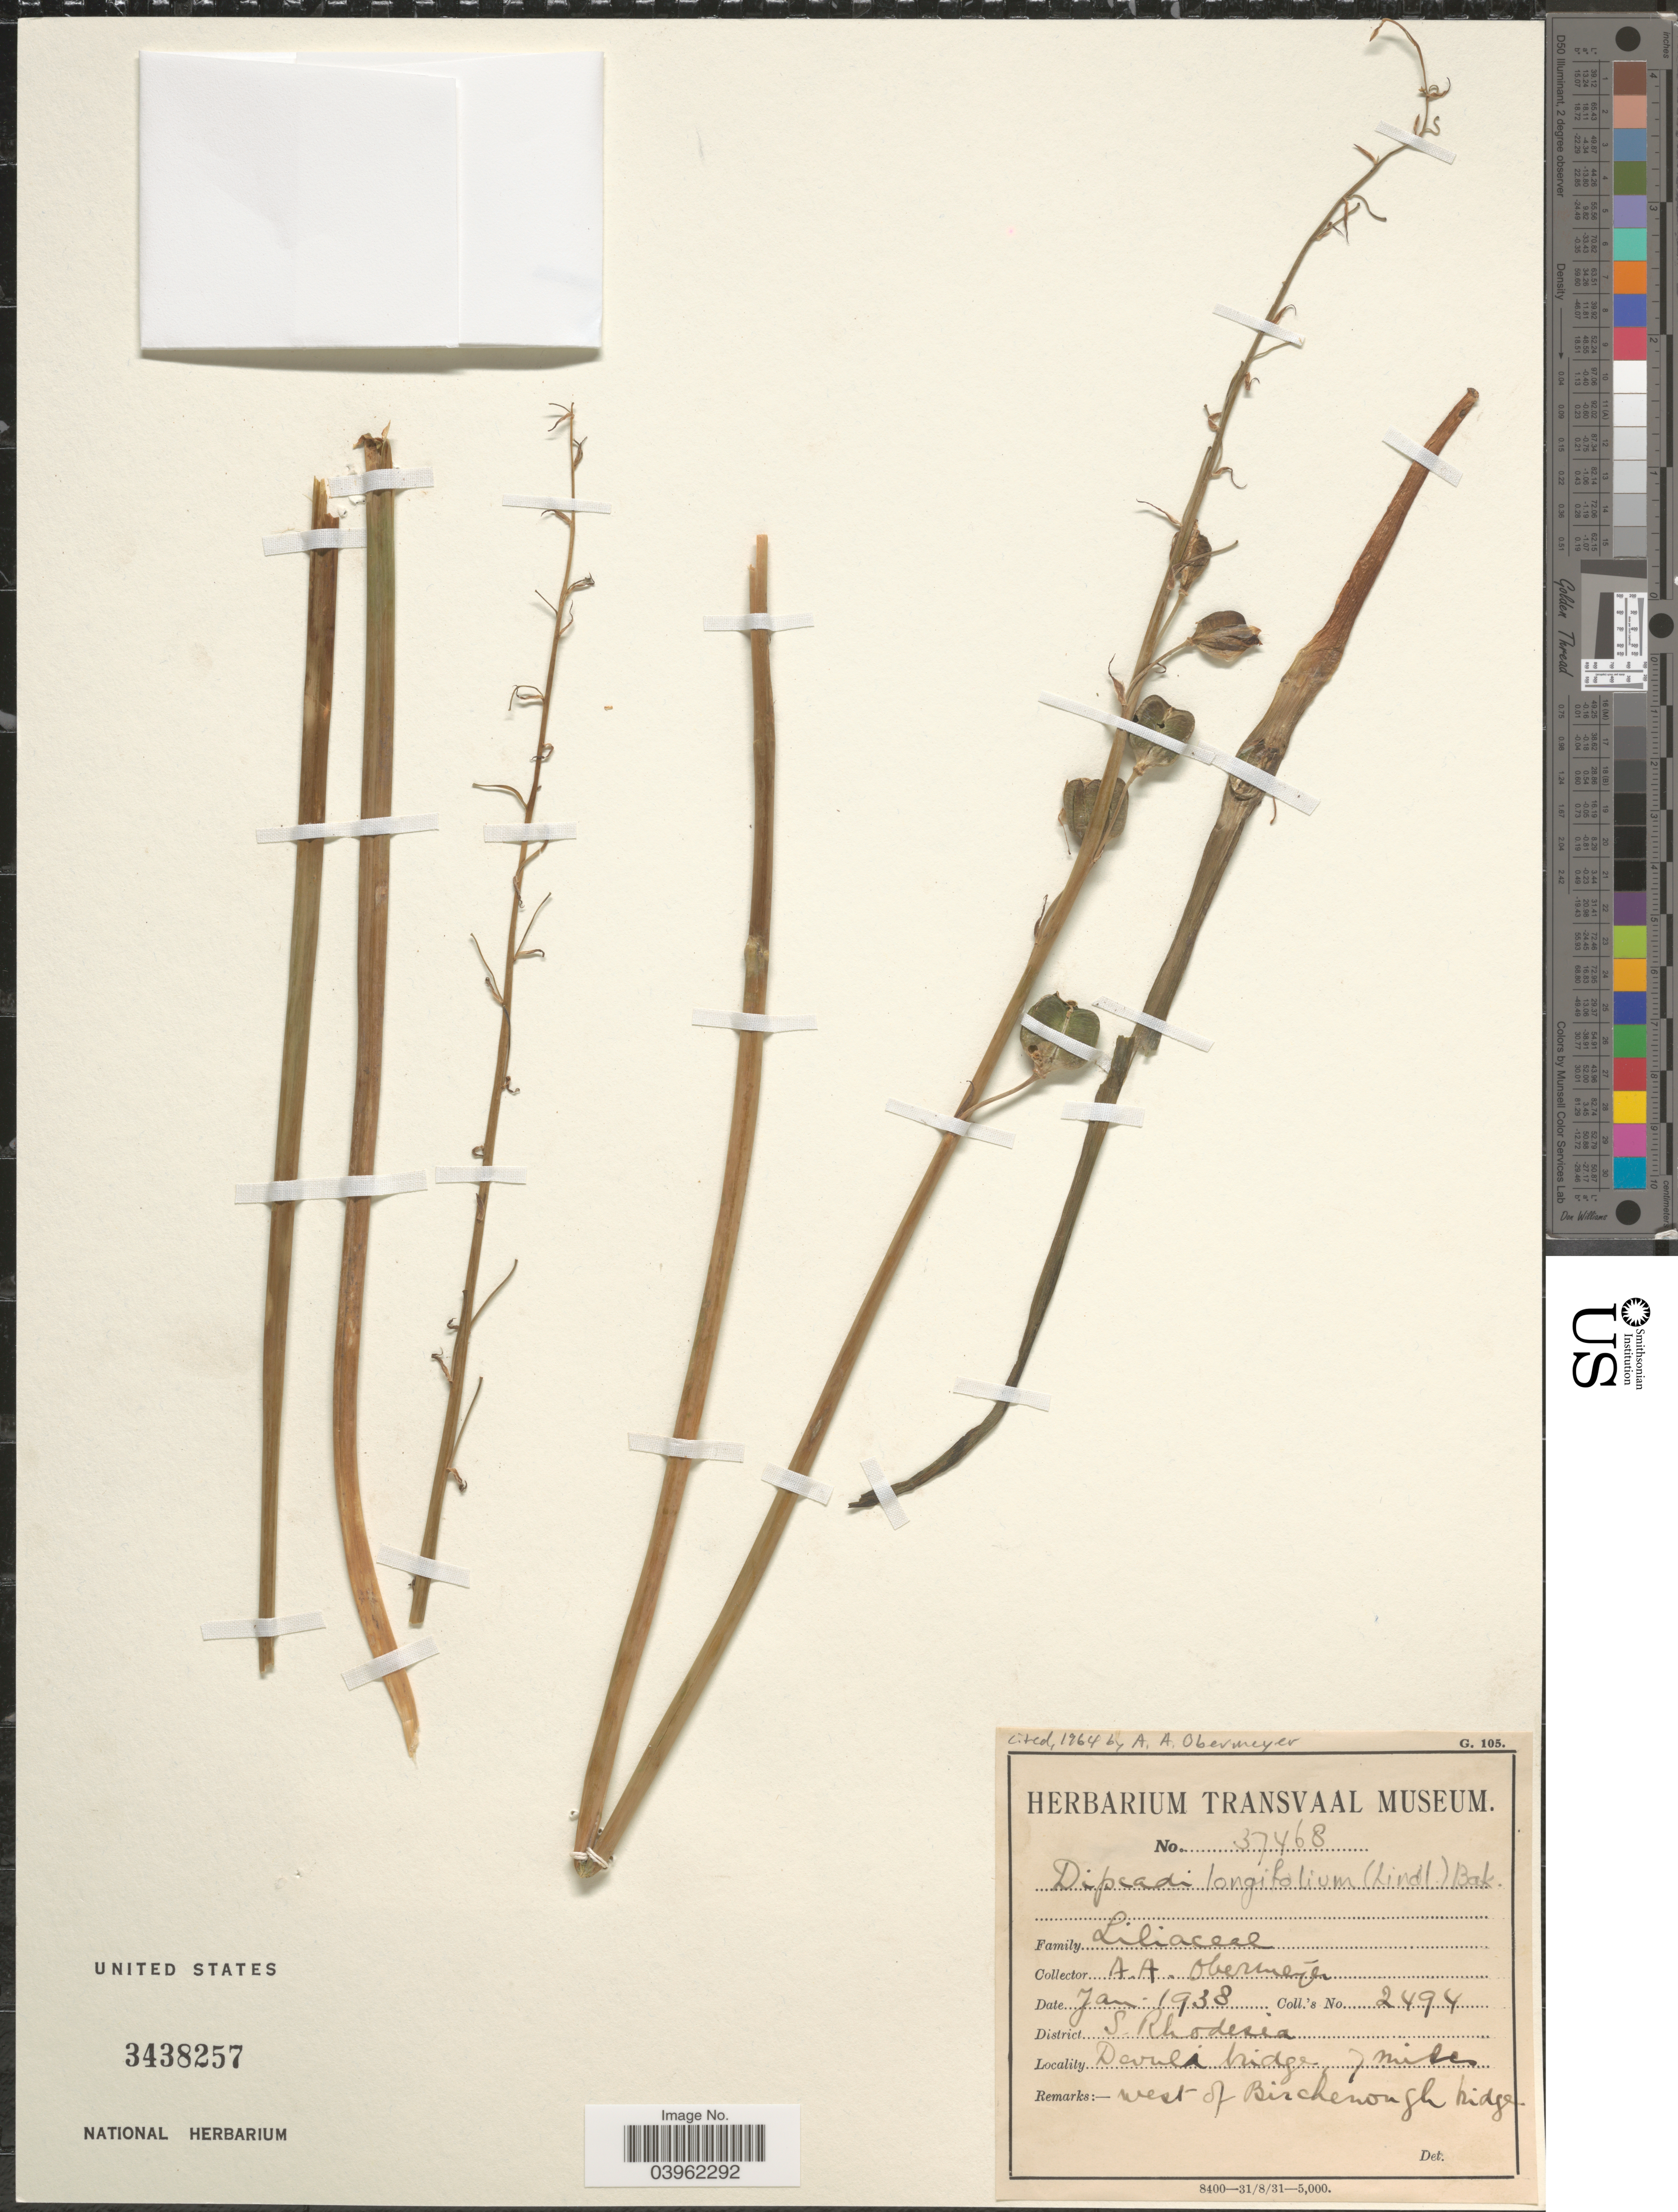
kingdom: Plantae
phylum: Tracheophyta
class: Liliopsida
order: Asparagales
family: Asparagaceae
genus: Dipcadi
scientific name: Dipcadi longifolium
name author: (Lindl.) Baker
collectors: A. A. Obermeyer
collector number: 2494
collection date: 1938-01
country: Zimbabwe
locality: District S. Rhodesia. Devil's bridge, 7 miles west of Birchenough ridge.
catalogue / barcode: US 3438257